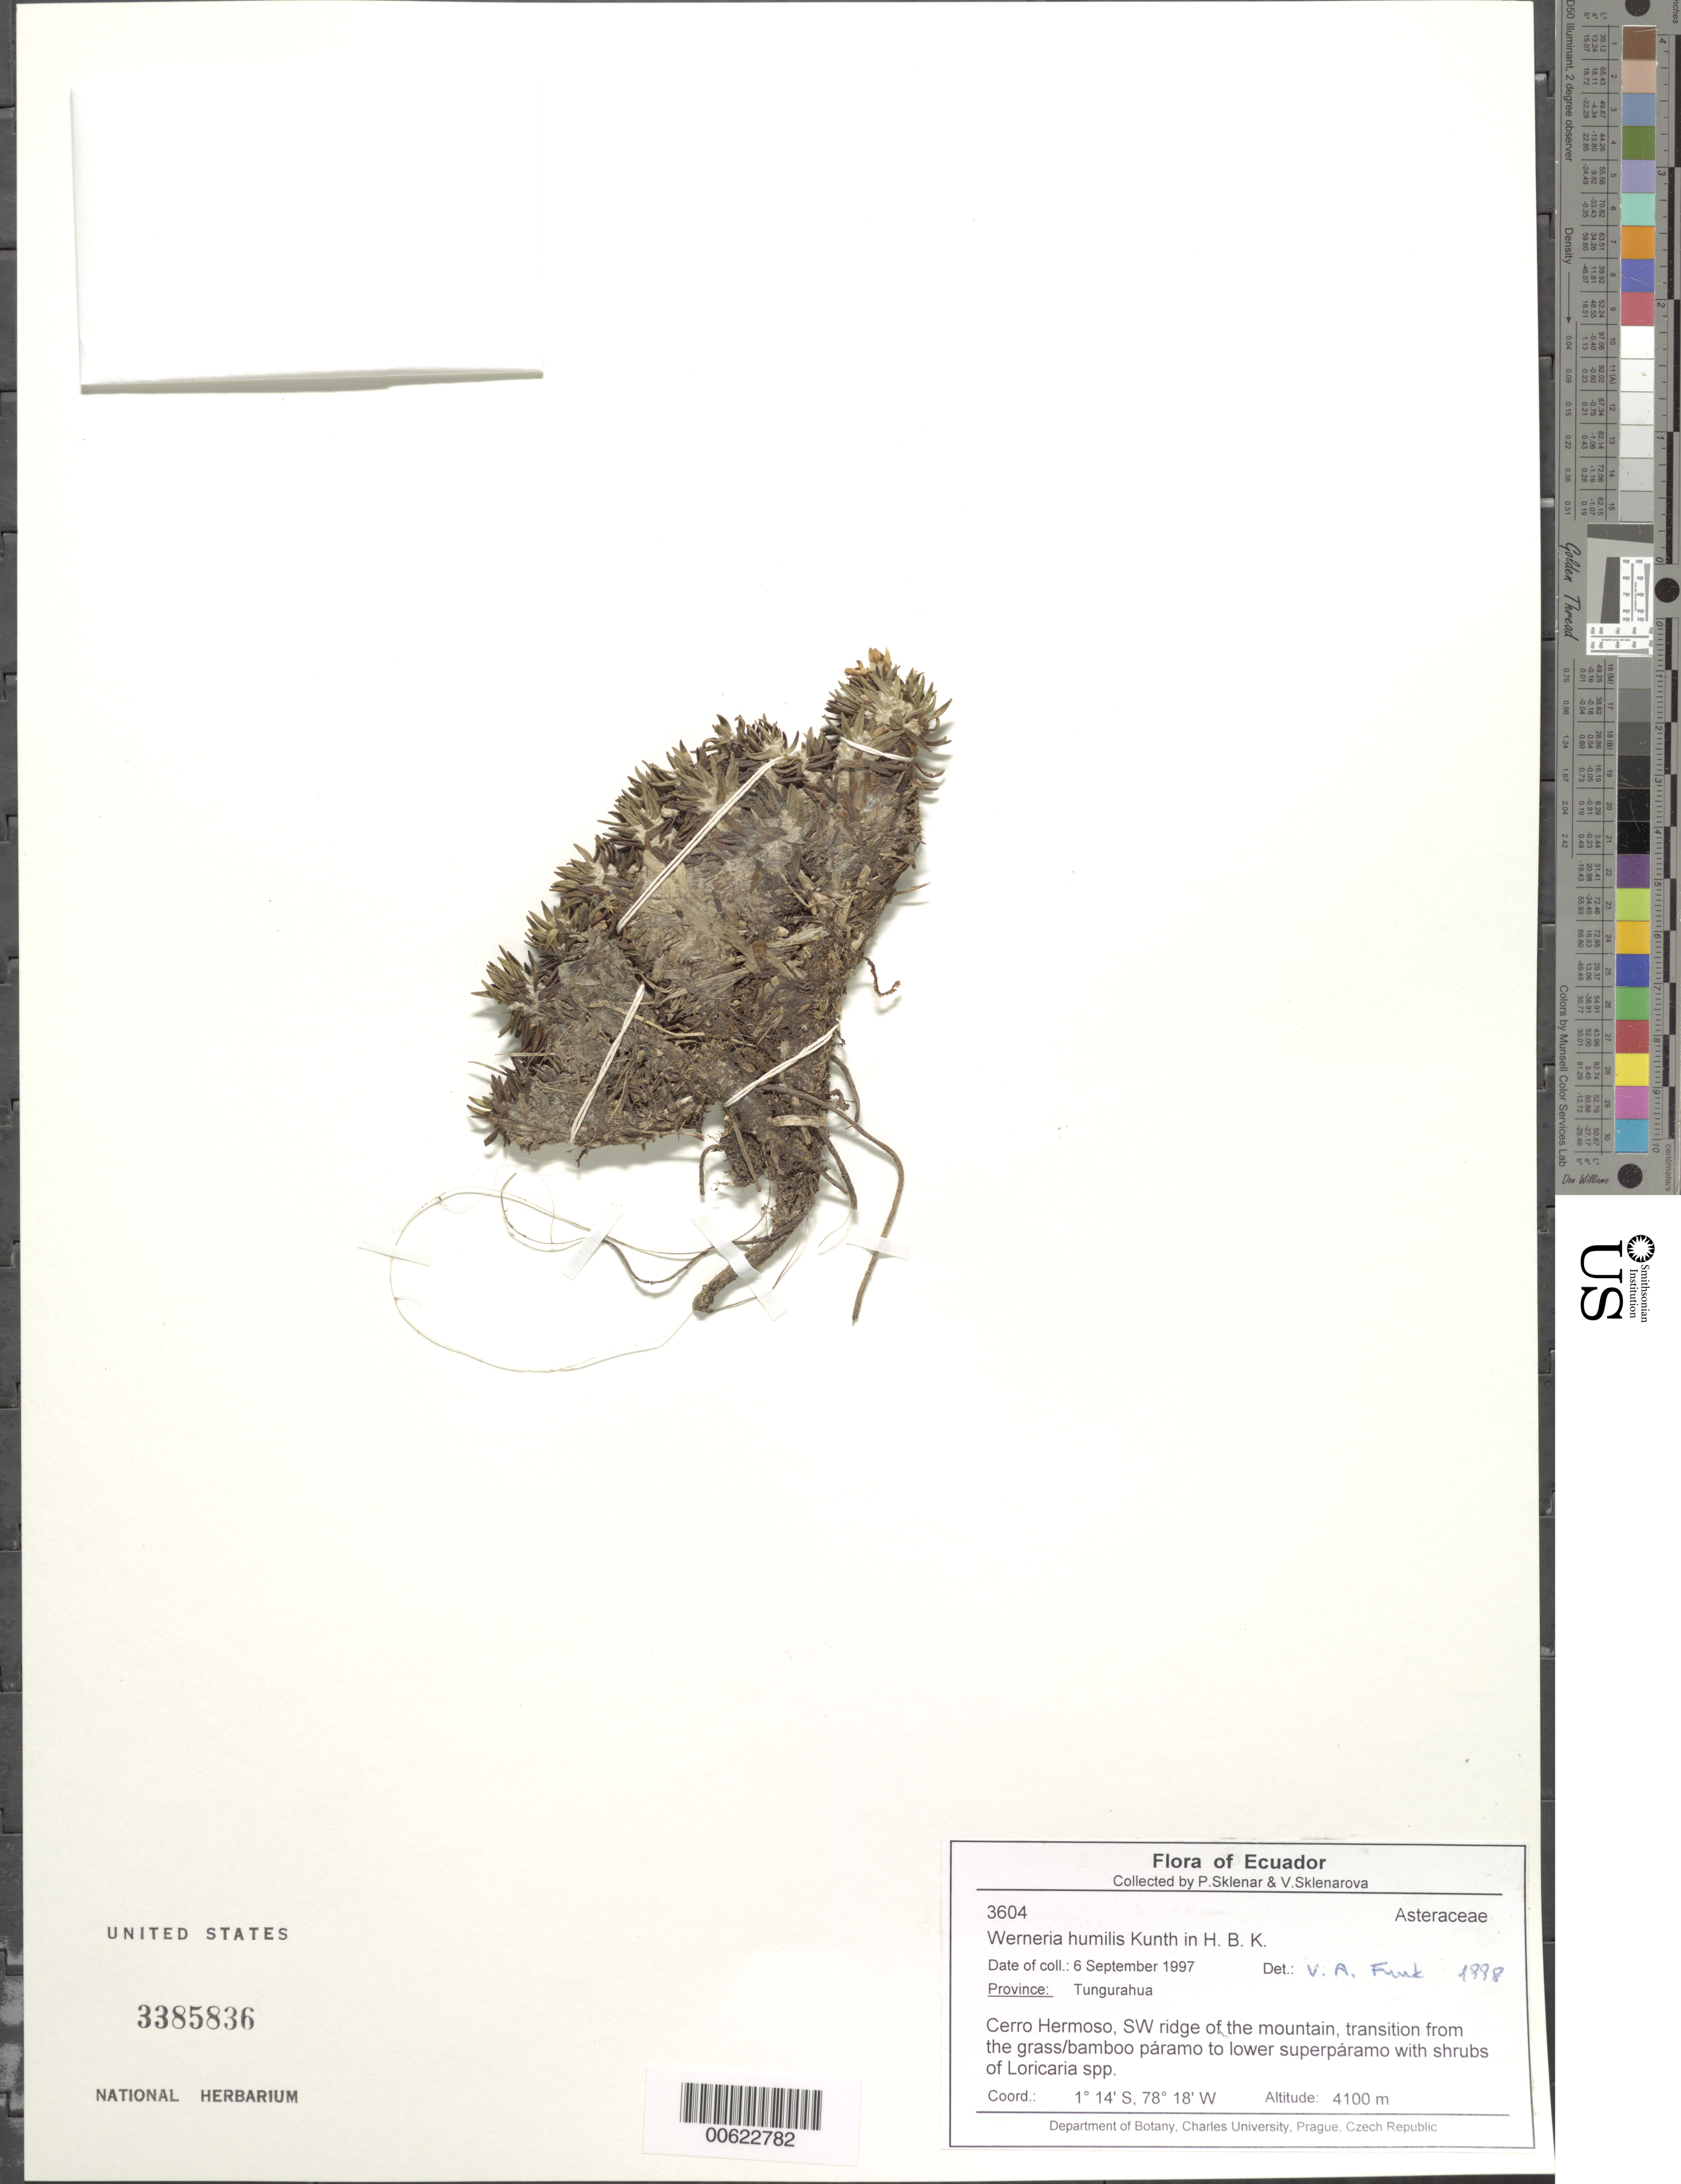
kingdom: Plantae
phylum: Tracheophyta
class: Magnoliopsida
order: Asterales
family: Asteraceae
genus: Xenophyllum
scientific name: Xenophyllum humile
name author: (Kunth) V.A. Funk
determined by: Funk, Vicki A., (BOT), Smithsonian Institution - National Museum of Natural History (UNITED STATES)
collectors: P. Sklenár & V. Sklenárová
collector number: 3604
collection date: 1997-09-06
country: Ecuador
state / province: Tungurahua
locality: Cerro Hermoso, SW ridge of the mountain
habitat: Transition from the grass/bamboo paramo to lower superparamo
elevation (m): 4100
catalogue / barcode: US 3385836